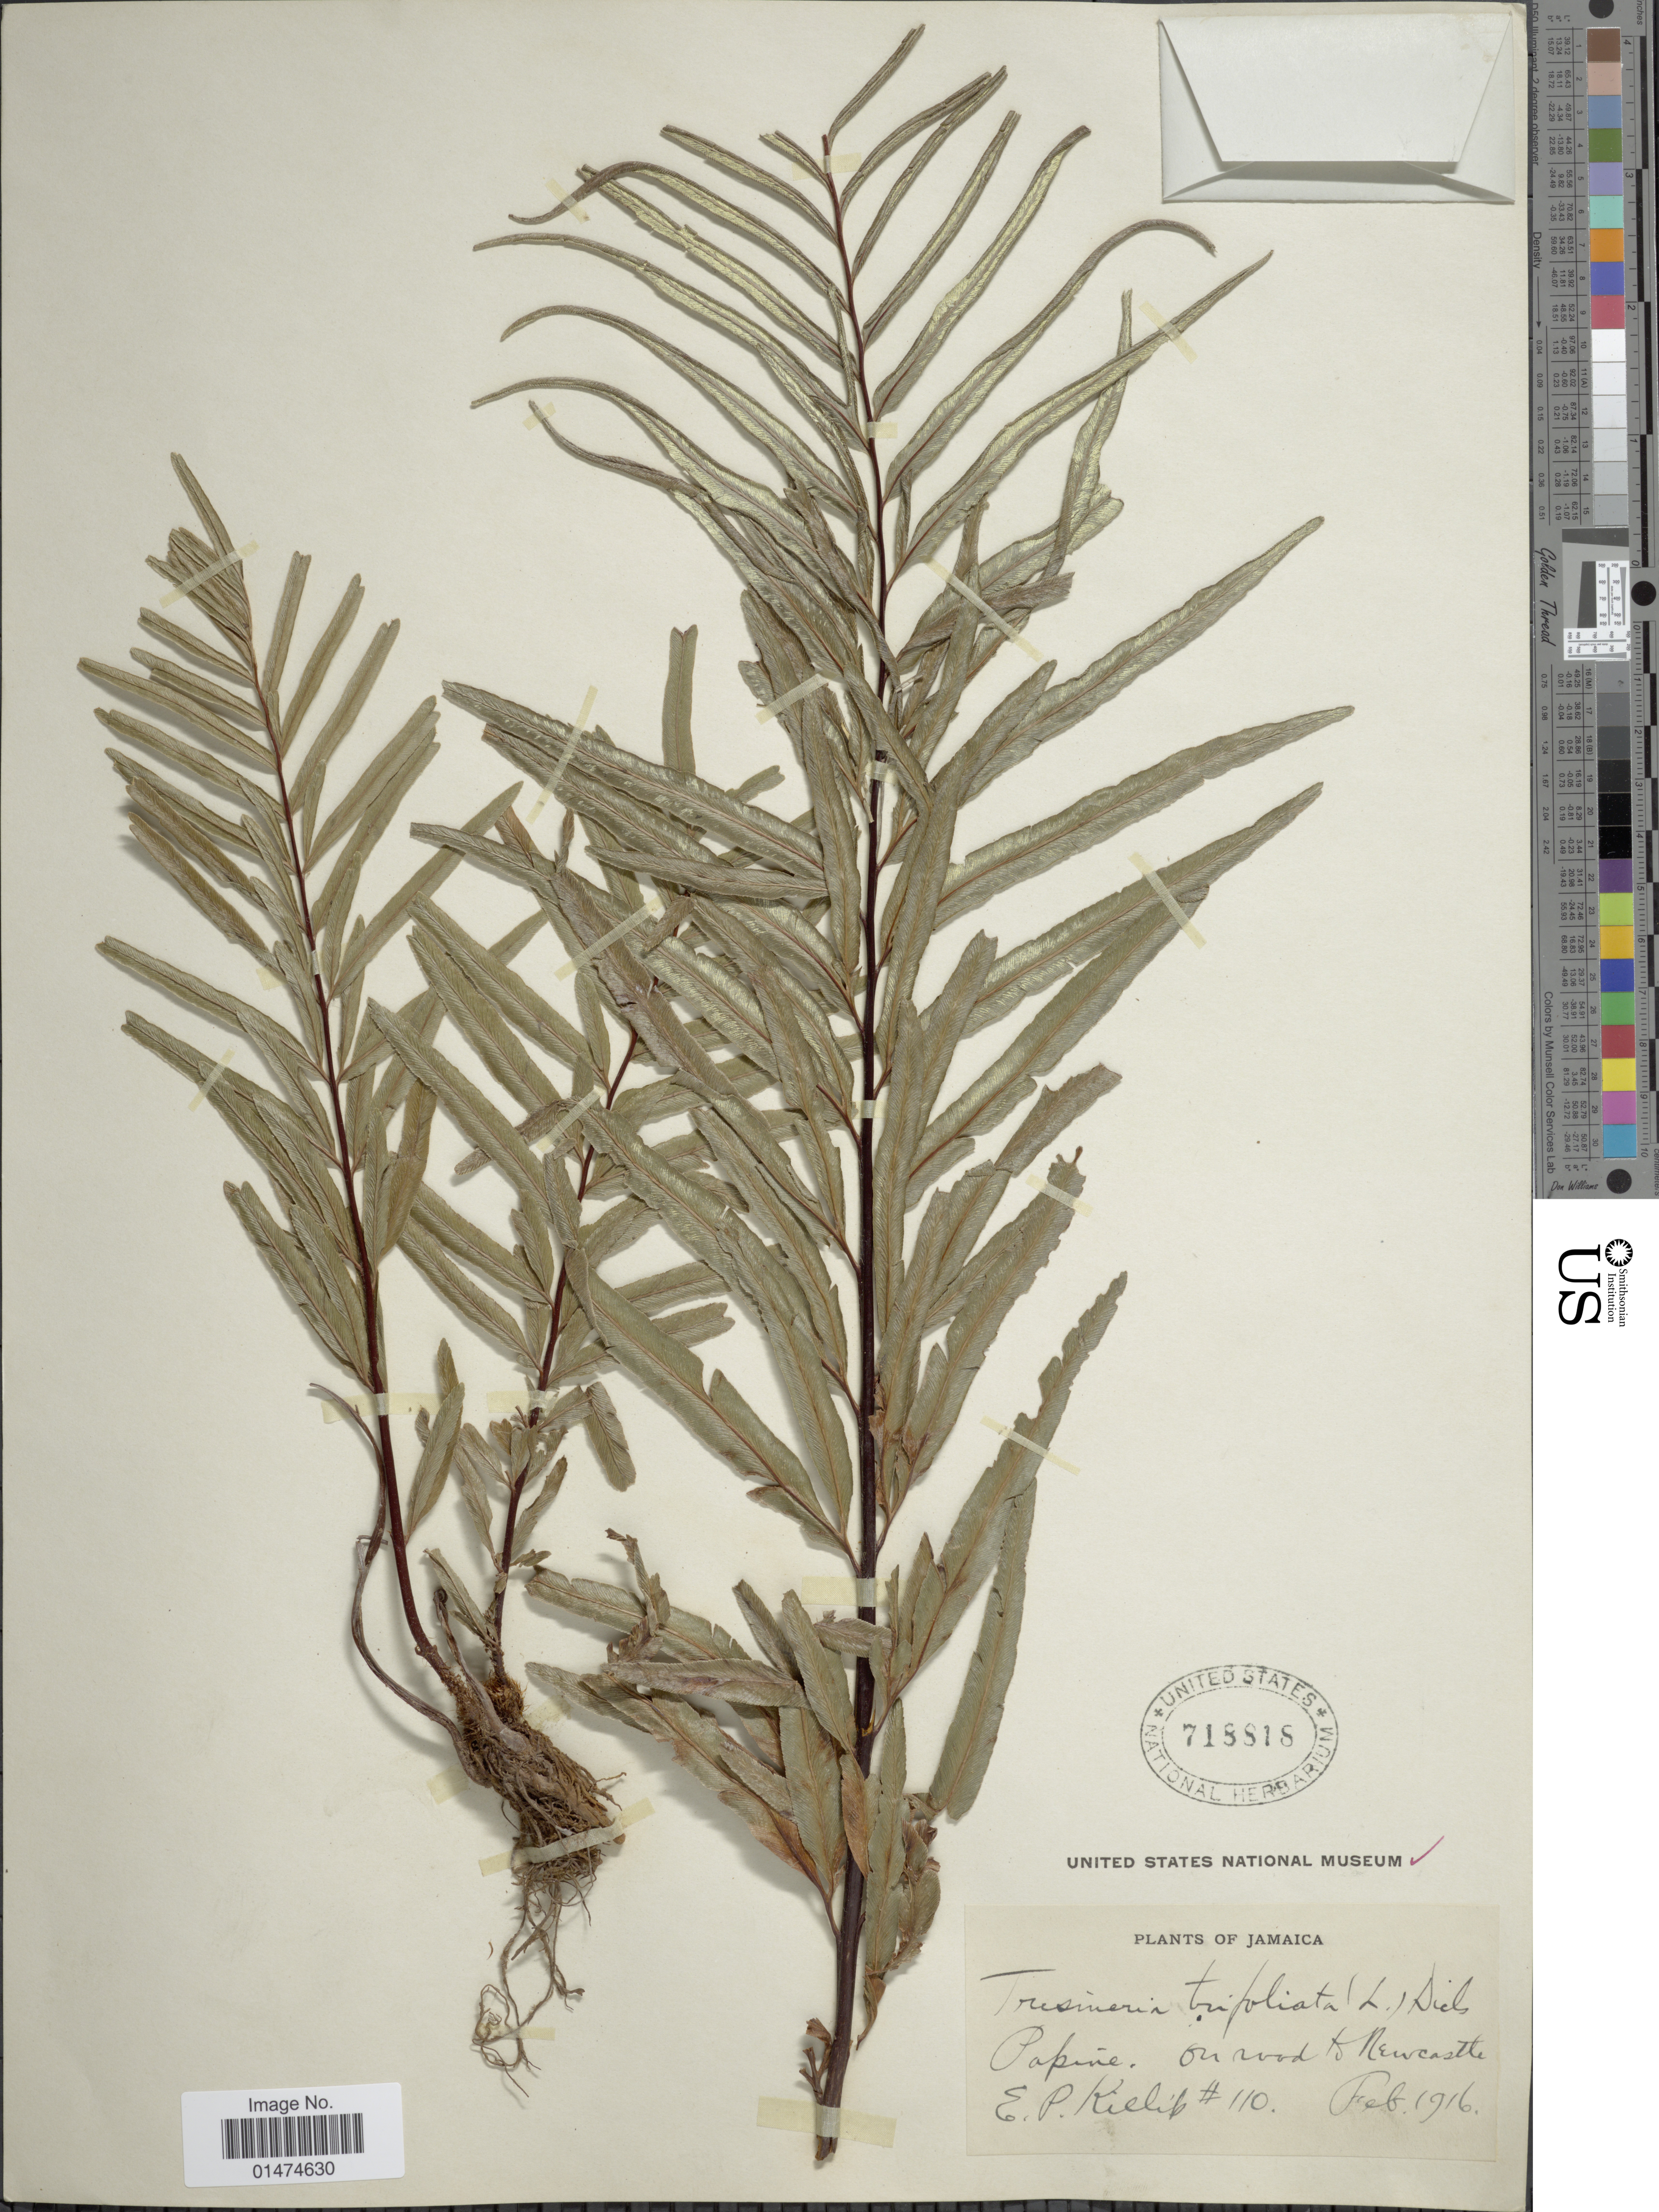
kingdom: Plantae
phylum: Tracheophyta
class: Polypodiopsida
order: Polypodiales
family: Pteridaceae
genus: Pityrogramma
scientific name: Pityrogramma trifoliata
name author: (L.) R.M. Tryon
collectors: E. P. Killip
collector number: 110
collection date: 1916-02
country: Jamaica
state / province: Saint Andrew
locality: Jamaica, Papine on road to Newcastle.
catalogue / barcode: US 718818